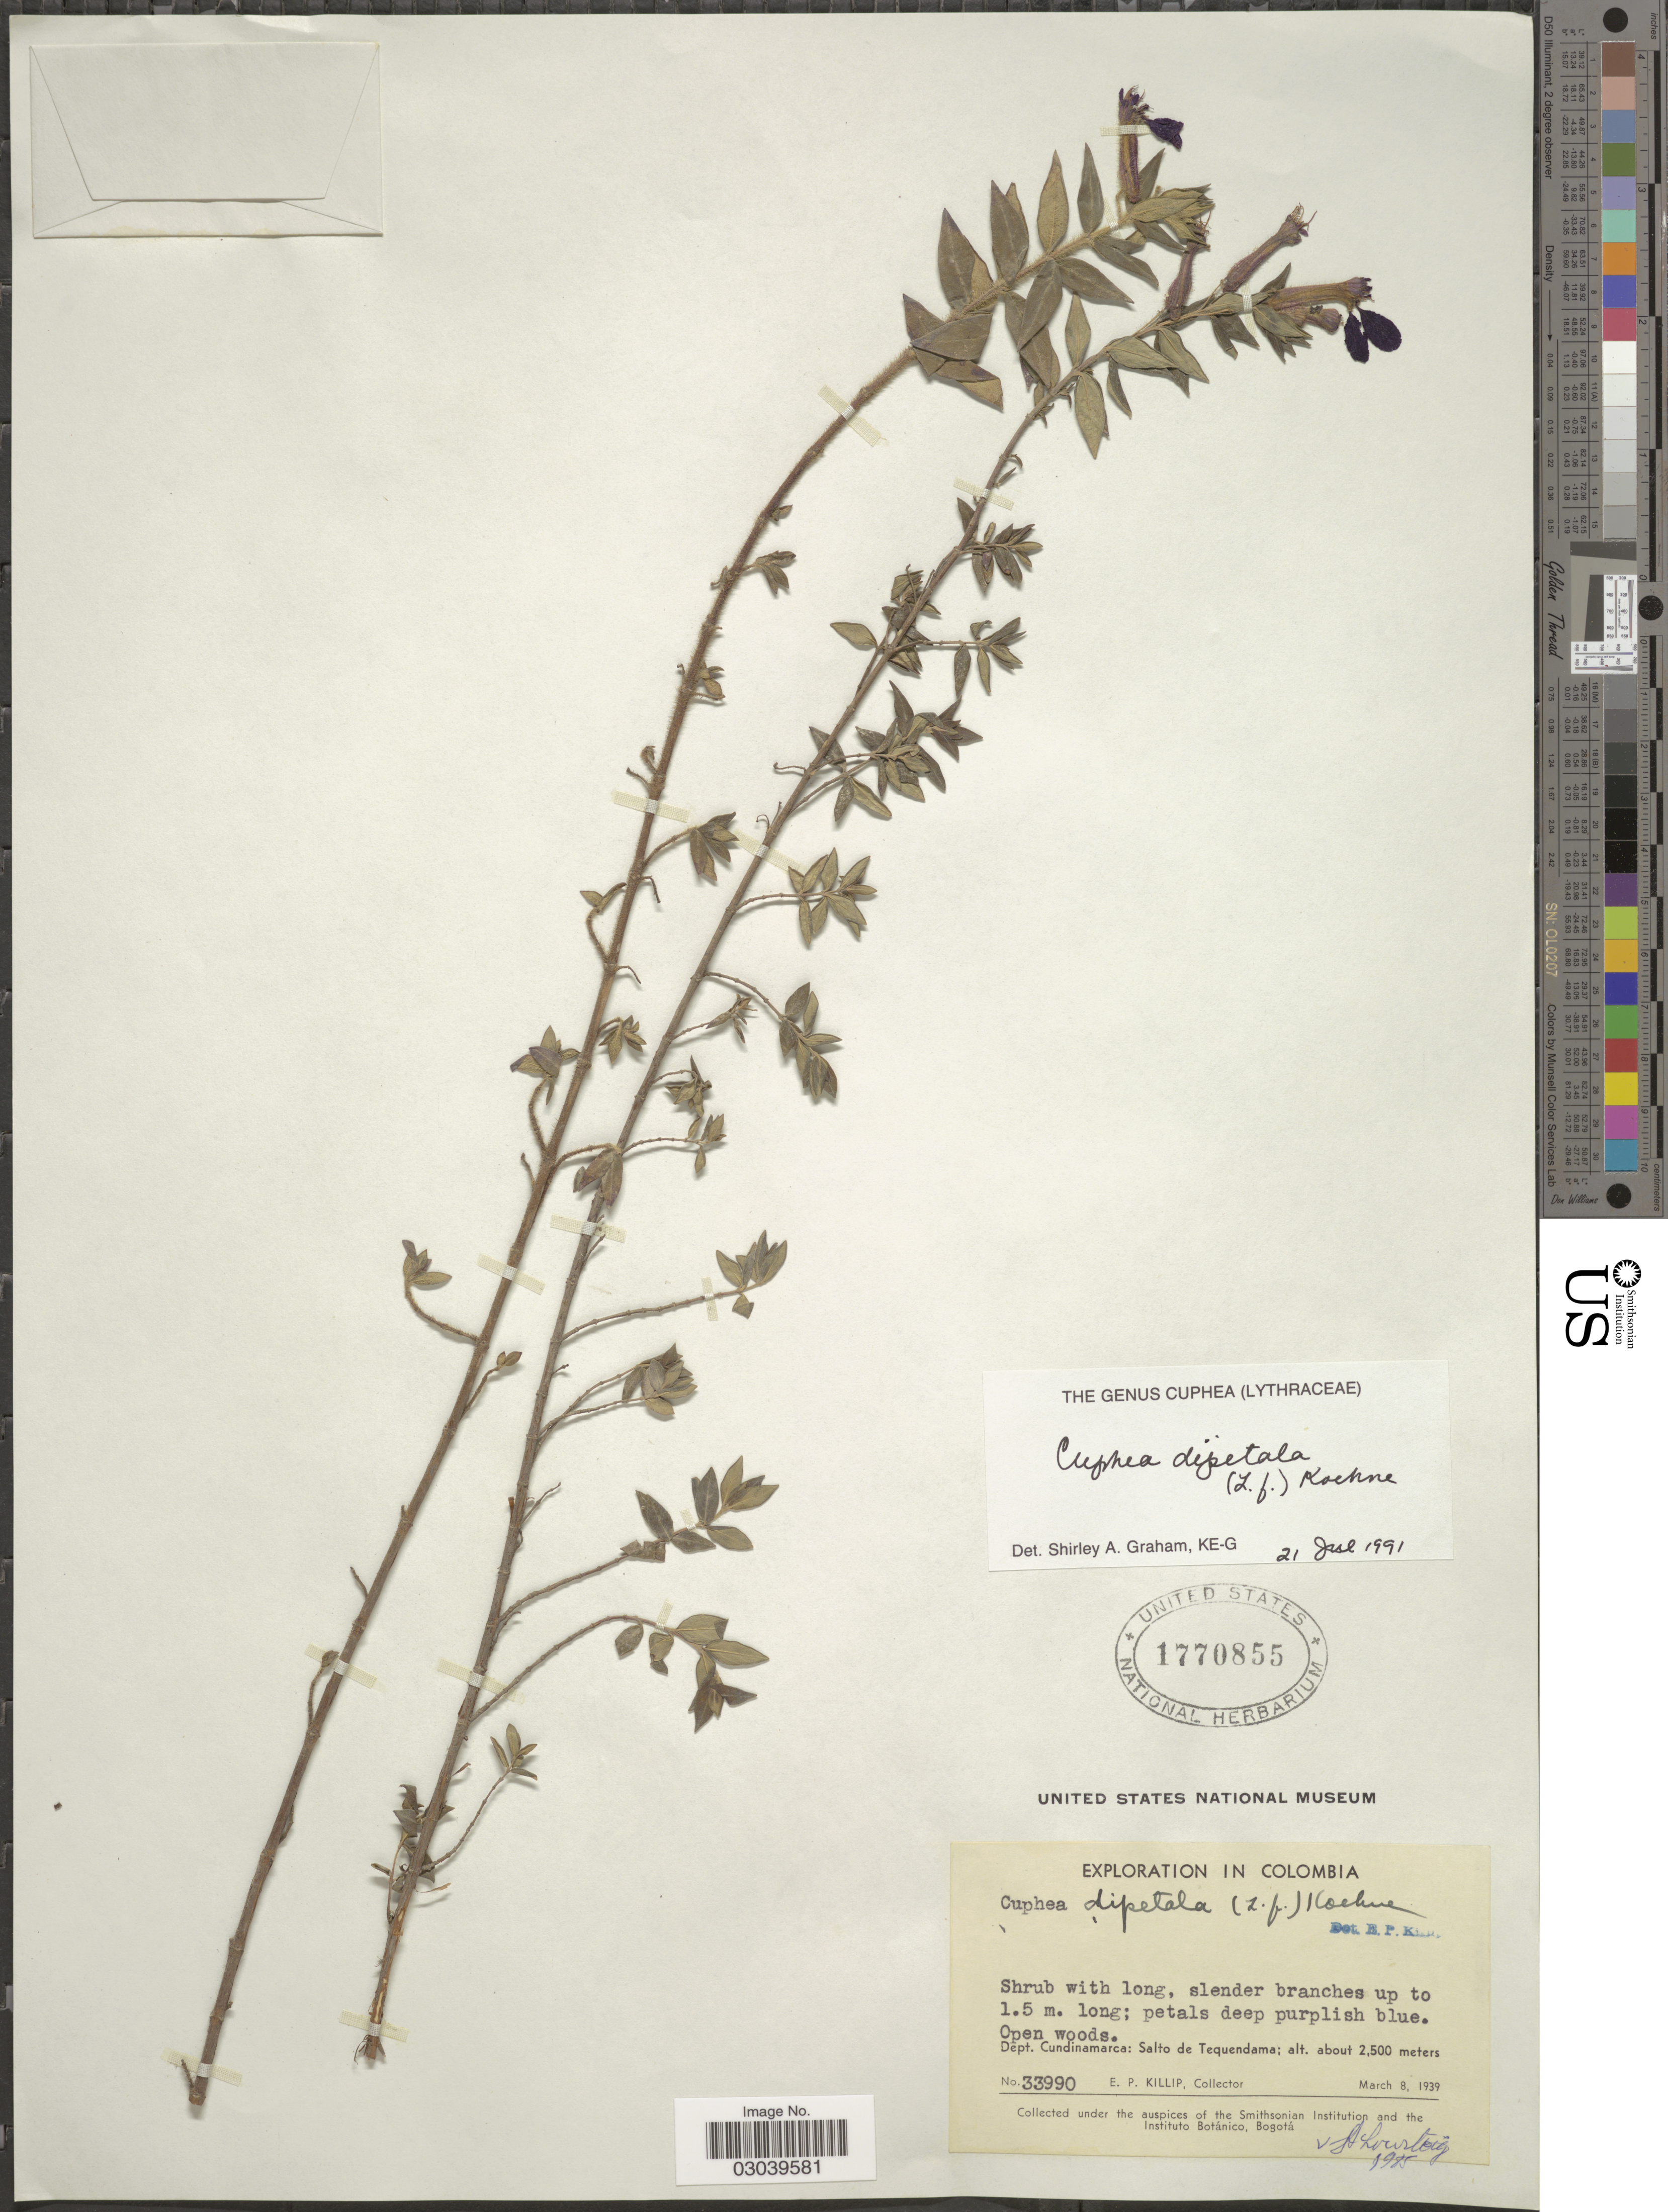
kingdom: Plantae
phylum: Tracheophyta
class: Magnoliopsida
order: Myrtales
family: Lythraceae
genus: Cuphea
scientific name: Cuphea dipetala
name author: (L. f.) Koehne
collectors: E. P. Killip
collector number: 33990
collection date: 1939-03-08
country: Colombia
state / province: Cundinamarca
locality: Dept. Cundinamarca: Salto de Tequendama.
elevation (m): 2500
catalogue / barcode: US 1770855